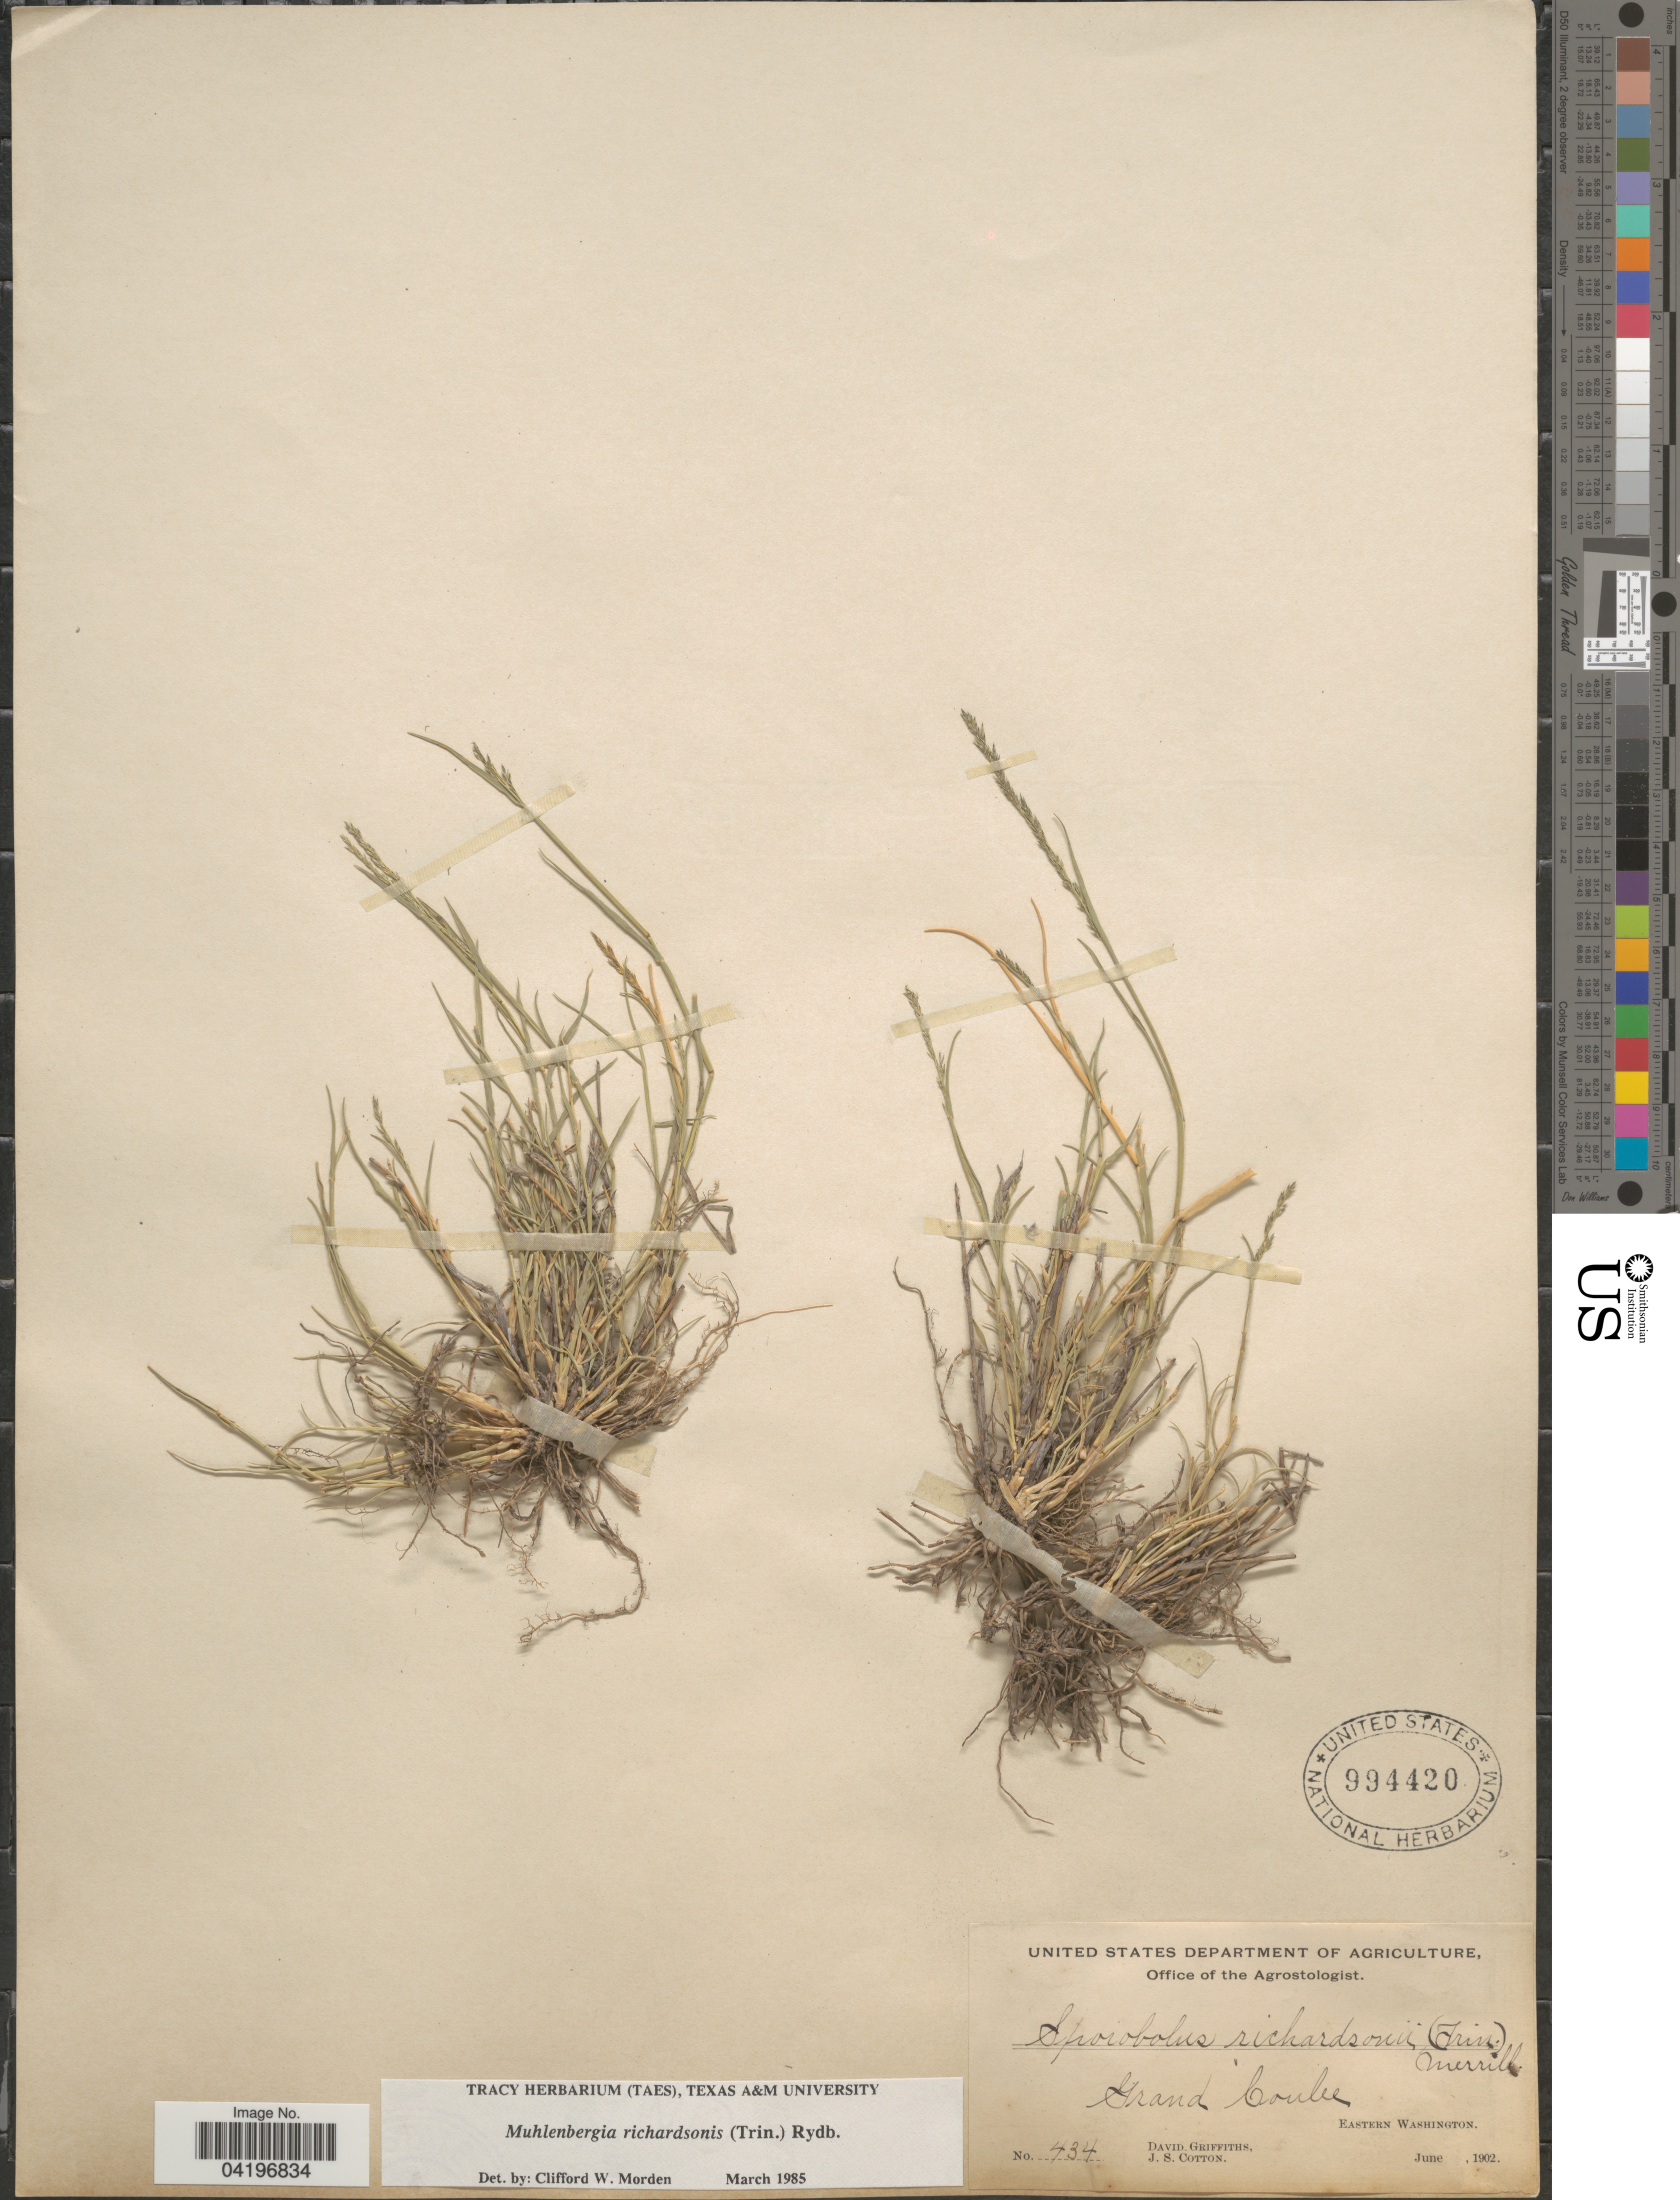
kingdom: Plantae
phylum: Tracheophyta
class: Liliopsida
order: Poales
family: Poaceae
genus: Muhlenbergia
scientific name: Muhlenbergia richardsonis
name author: (Trin.) Rydb.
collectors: D. Griffiths & J. S. Cotton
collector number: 434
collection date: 1902-06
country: United States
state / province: Washington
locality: Grand Coulee. Eastern Washington.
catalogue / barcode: US 994420